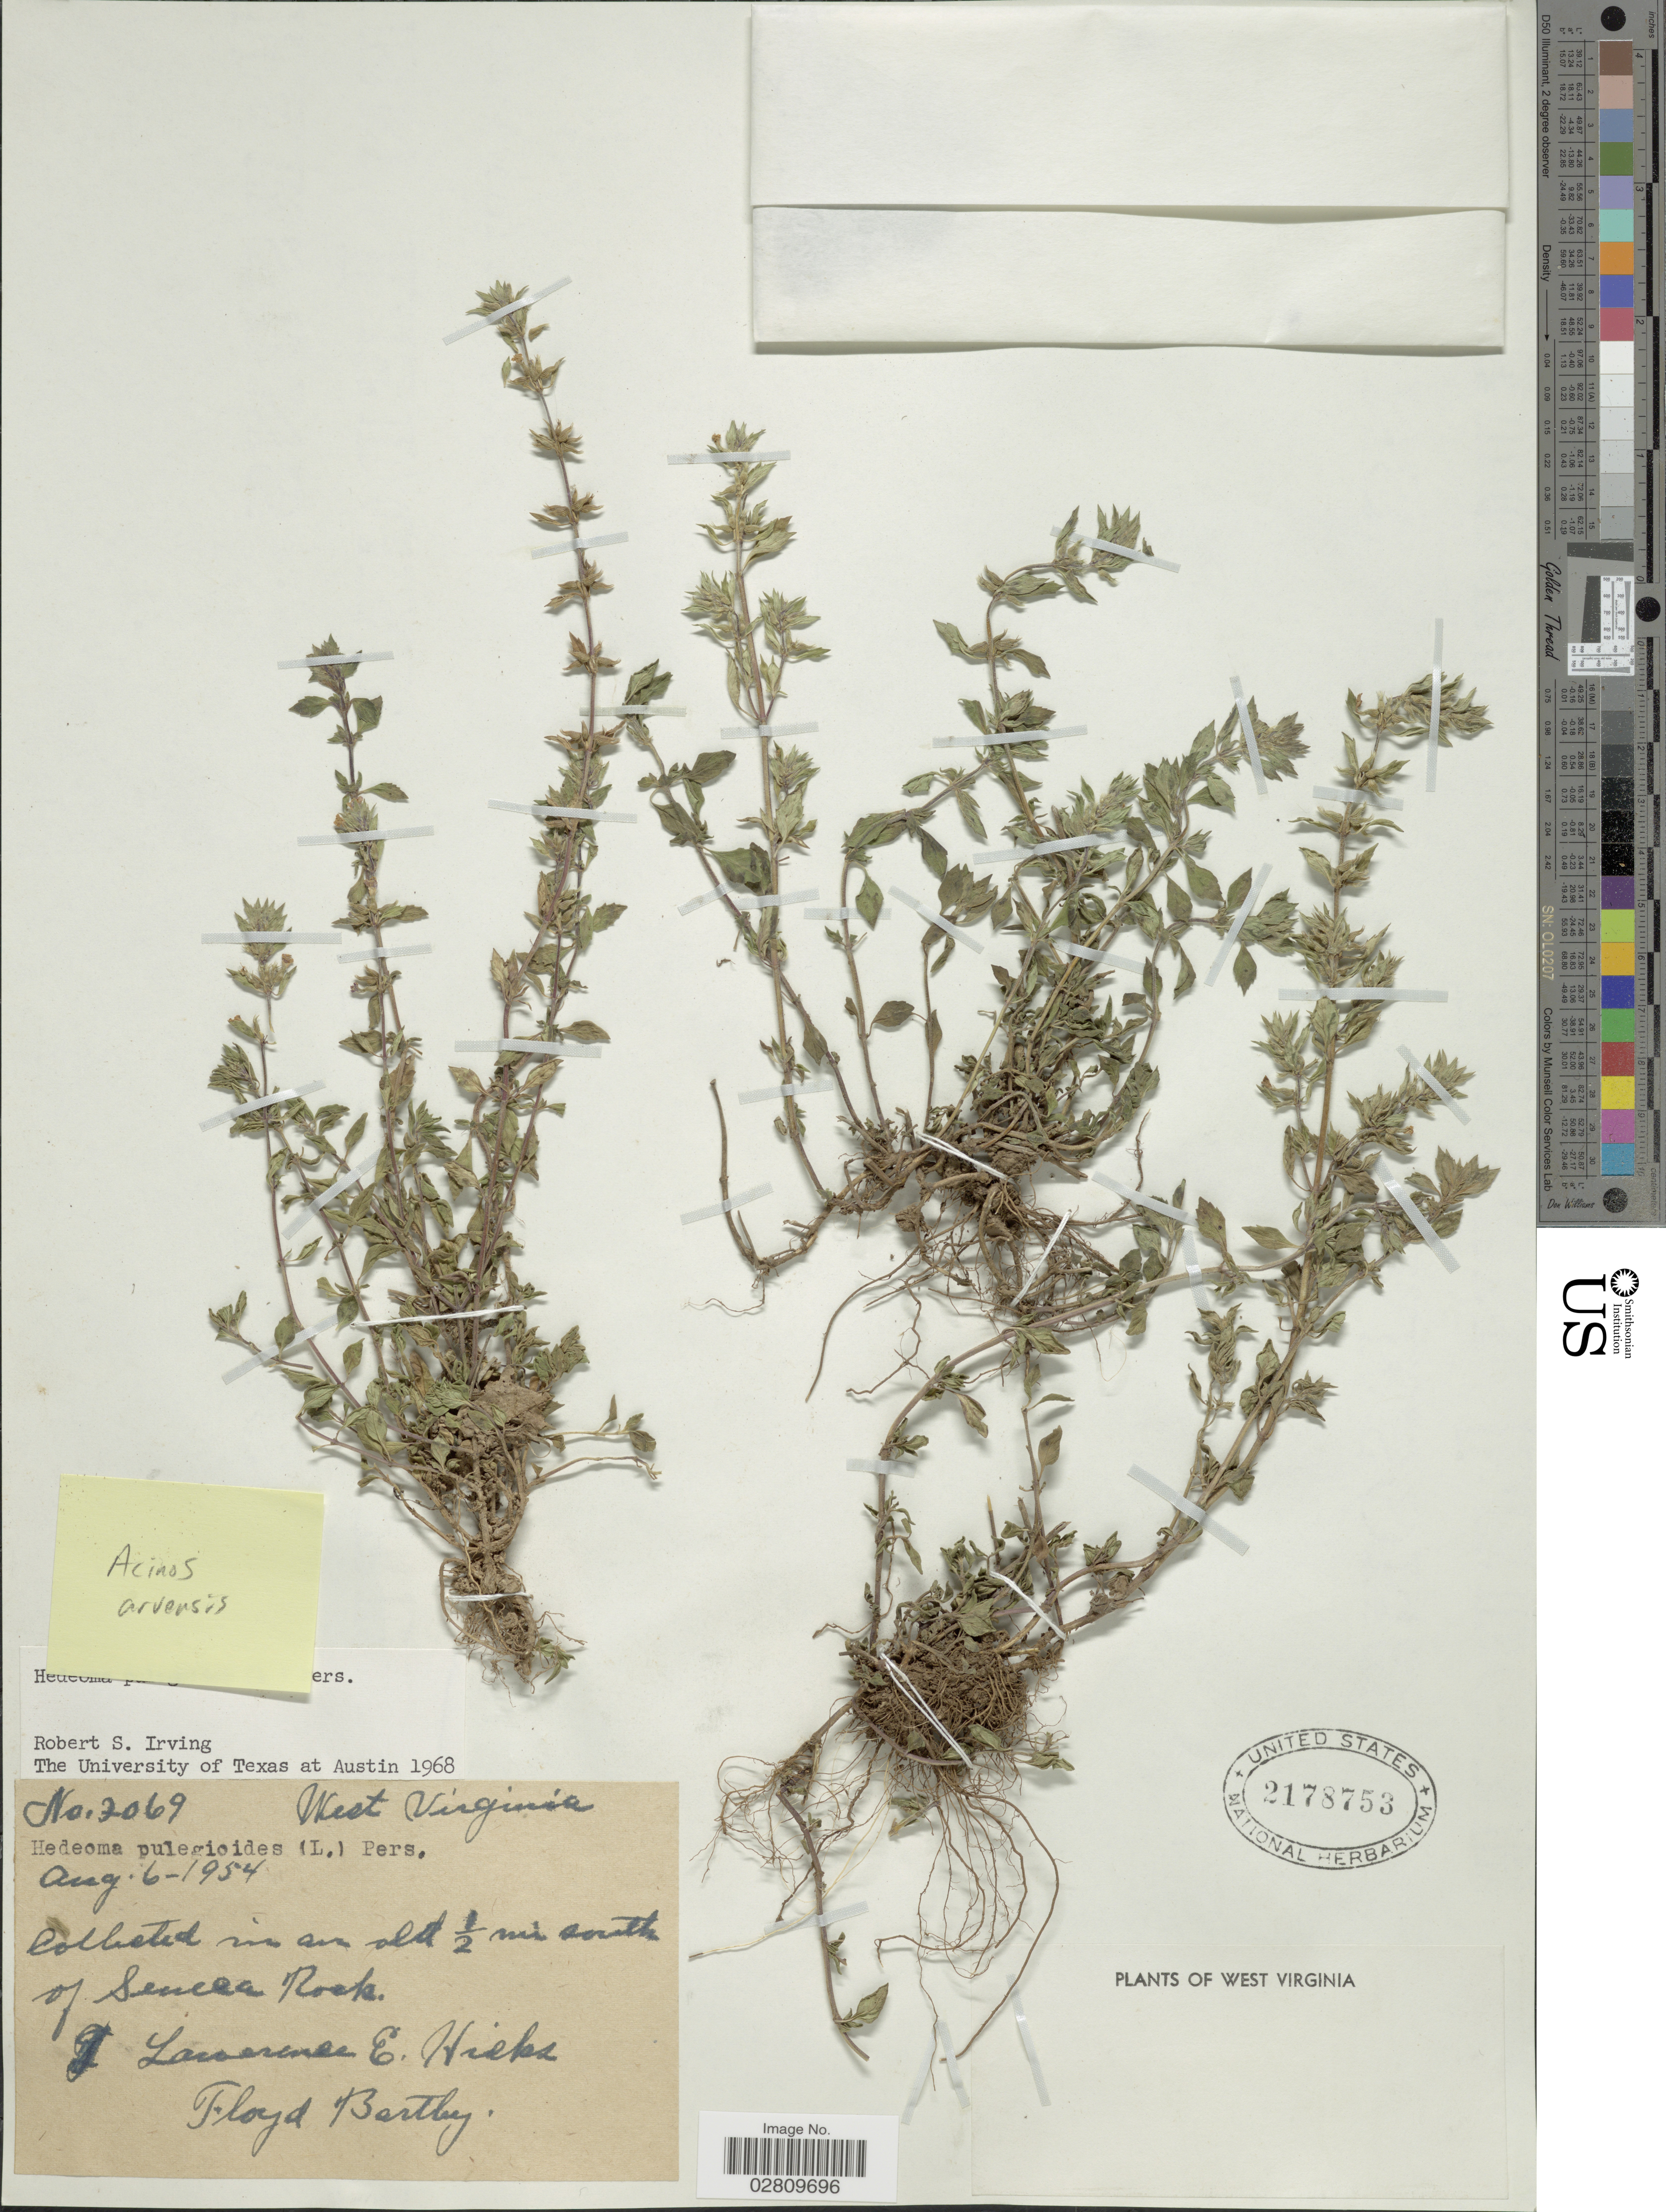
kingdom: Plantae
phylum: Tracheophyta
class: Magnoliopsida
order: Lamiales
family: Lamiaceae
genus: Acinos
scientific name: Acinos arvensis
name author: (Lam.) Dandy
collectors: L. E. Hicks & F. Bartley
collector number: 2069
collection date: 1954-08-06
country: United States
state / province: West Virginia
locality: In an old ½ mi south of Seneca Rock.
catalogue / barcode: US 2178753